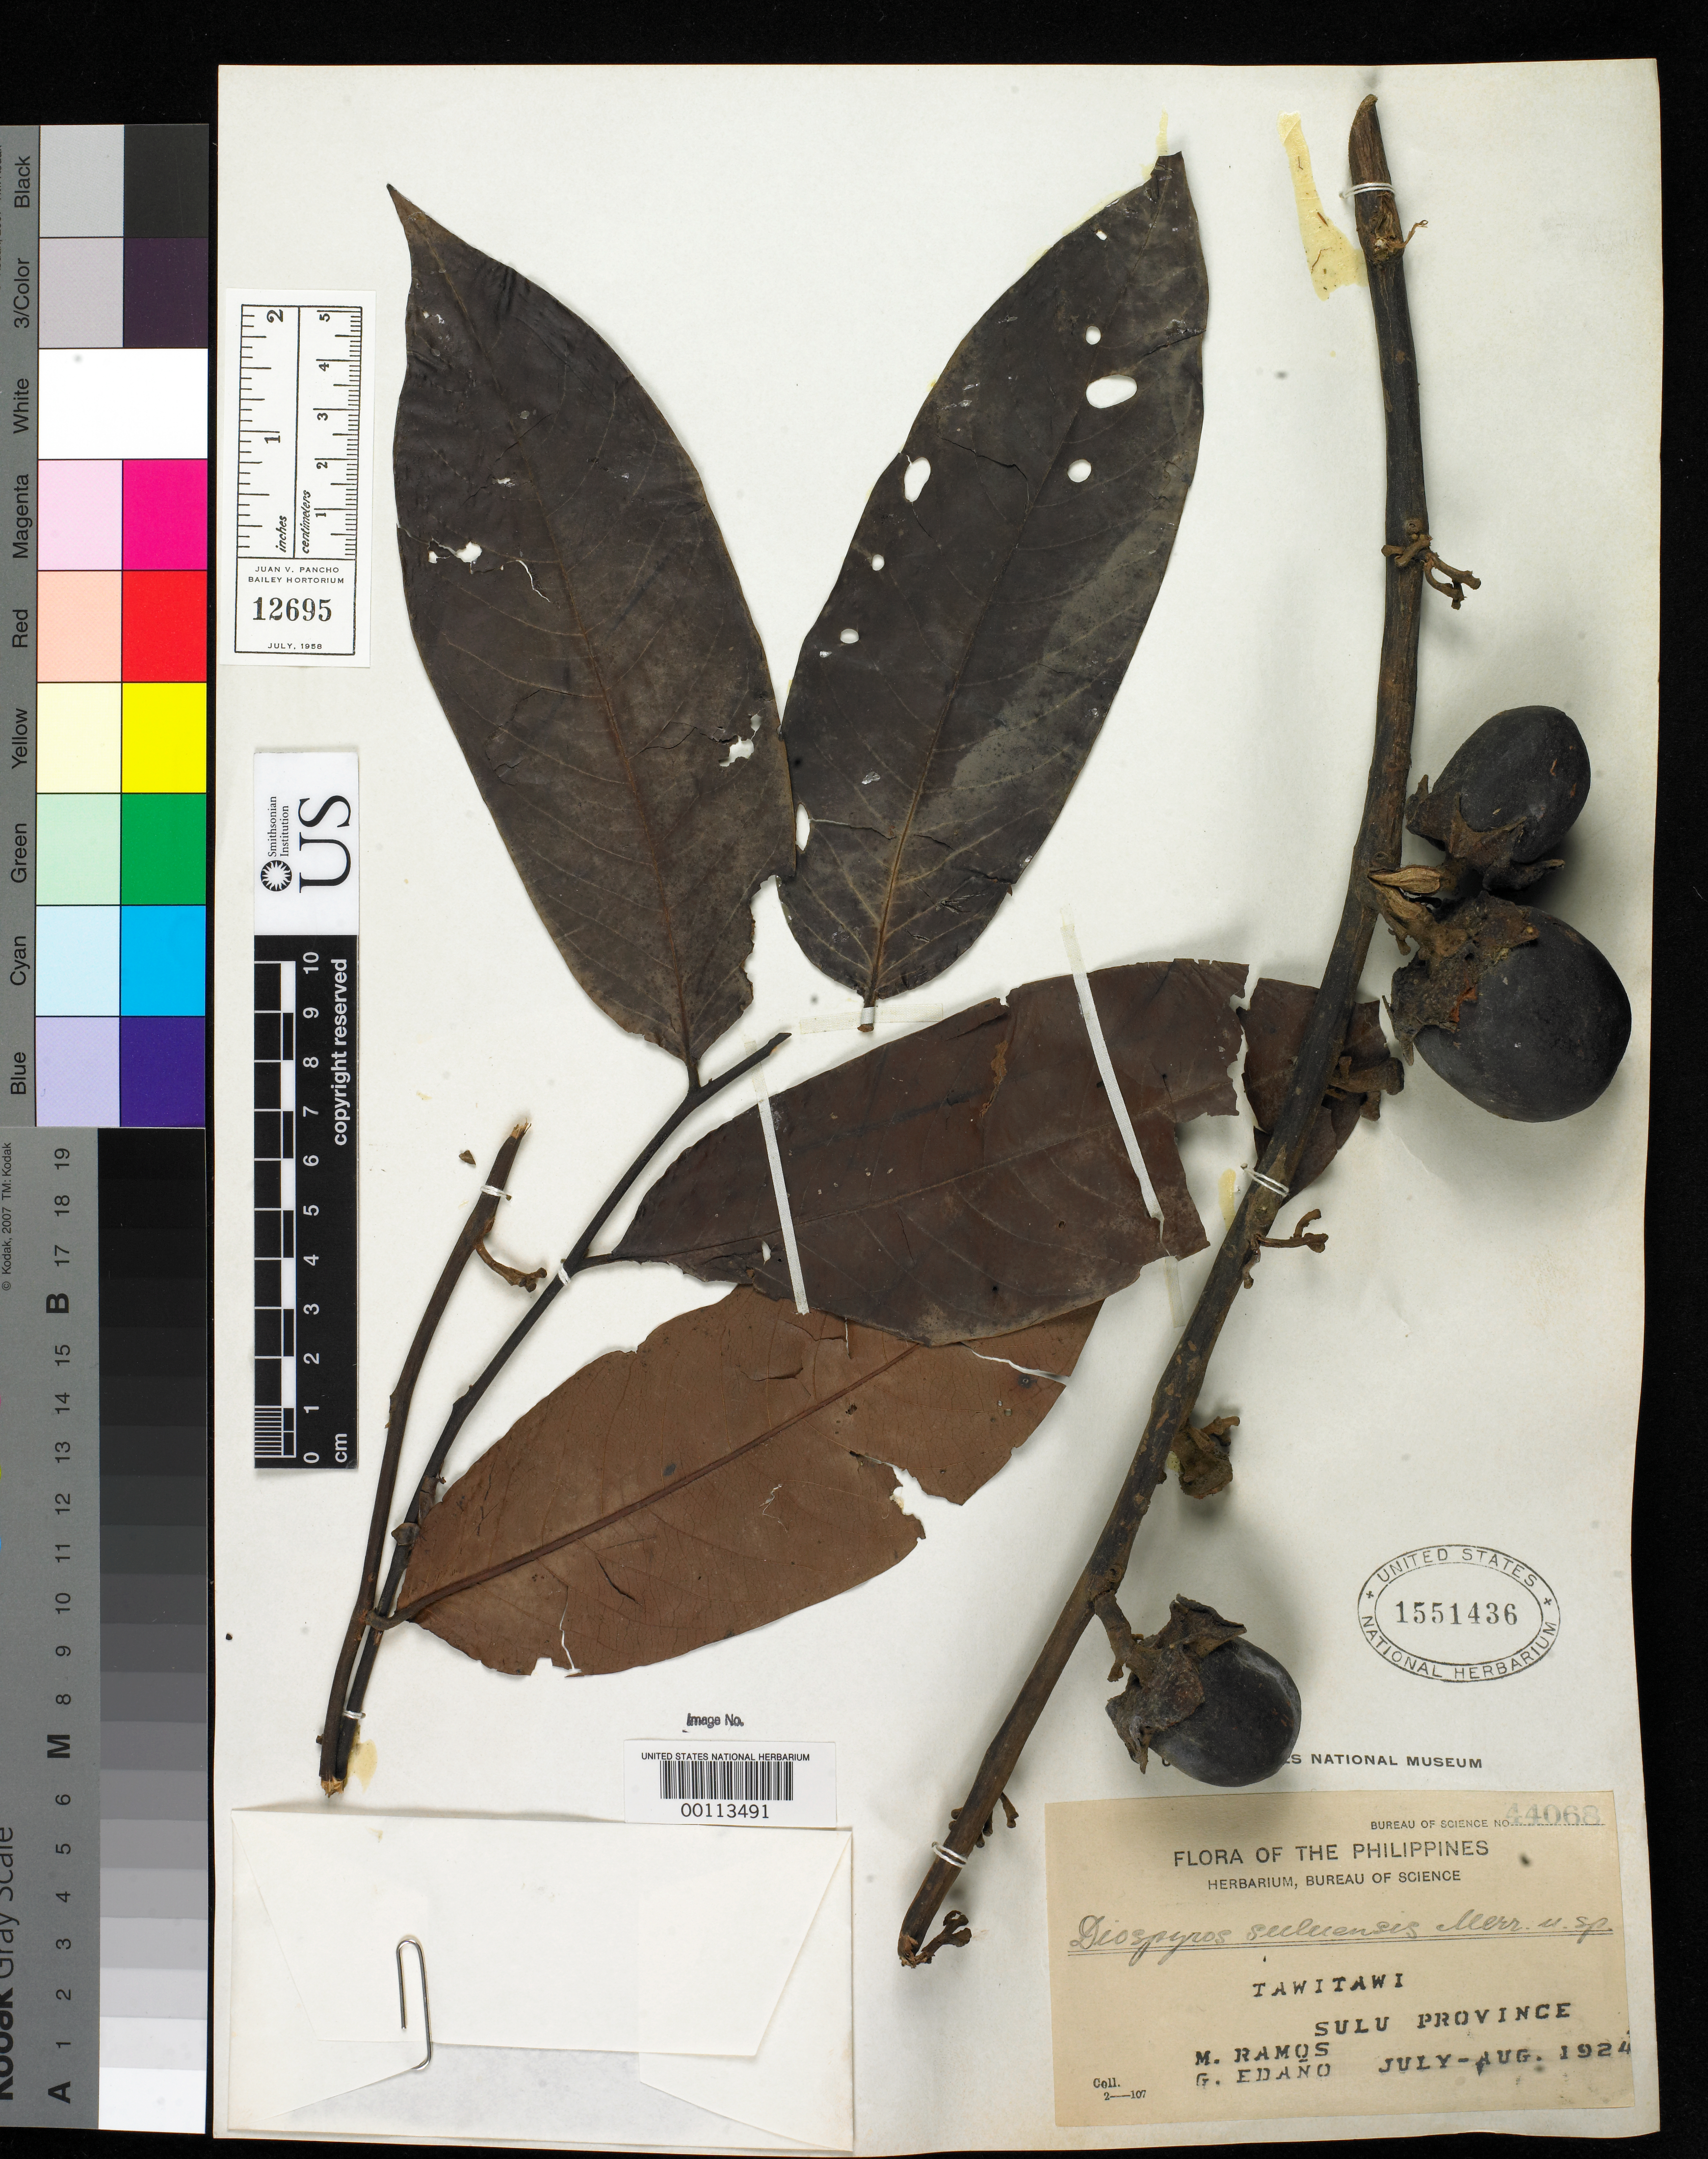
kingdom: Plantae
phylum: Tracheophyta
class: Magnoliopsida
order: Ericales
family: Ebenaceae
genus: Diospyros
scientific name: Diospyros suluensis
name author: Merr.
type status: Isotype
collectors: M. Ramos & G. E. Edaño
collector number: Bur. Sci. 44068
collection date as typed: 1924 to -- Aug 1924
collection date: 1924/1924-08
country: Philippines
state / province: Muslim Mindanao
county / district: Sulu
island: Tawitawi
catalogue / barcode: US 1551436